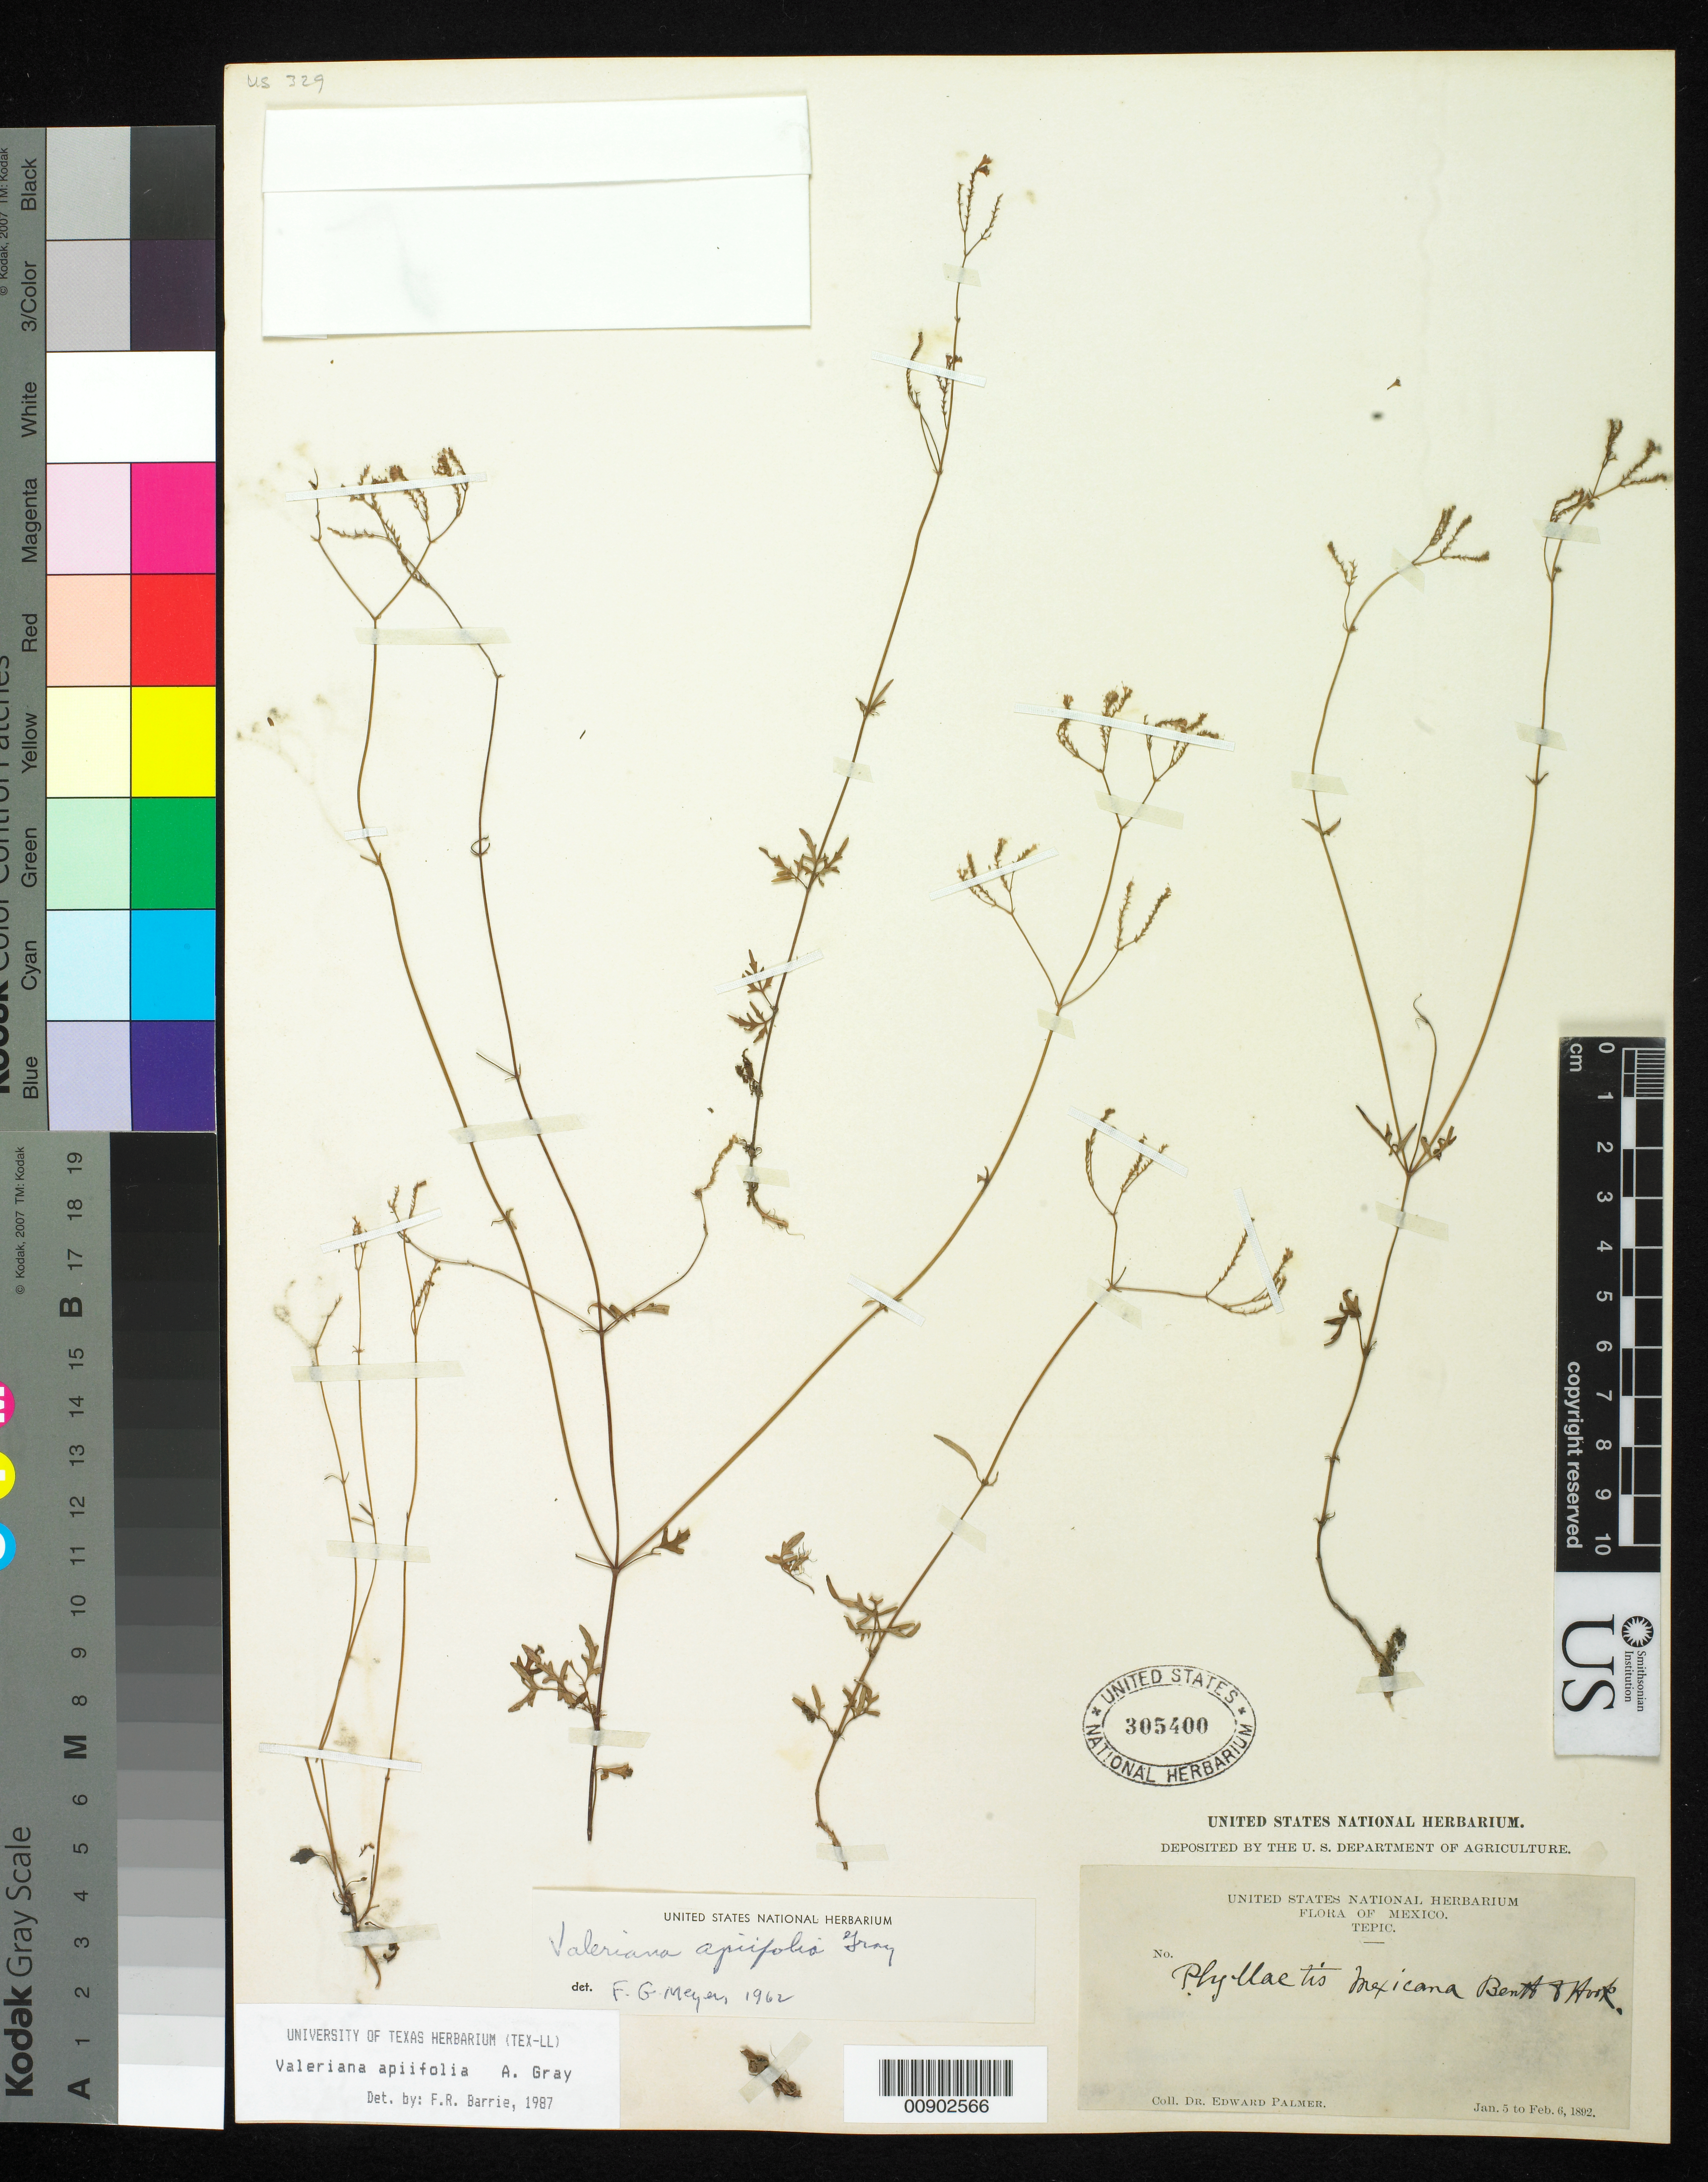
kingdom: Plantae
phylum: Tracheophyta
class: Magnoliopsida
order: Dipsacales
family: Caprifoliaceae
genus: Valeriana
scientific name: Valeriana apiifolia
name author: A. Gray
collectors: E. Palmer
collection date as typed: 05 Jan 1892 to 06 Feb 1892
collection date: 1892-01-05/1892-02-06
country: Mexico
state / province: Nayarit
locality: Tepic, Nayarit.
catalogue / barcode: US 305400